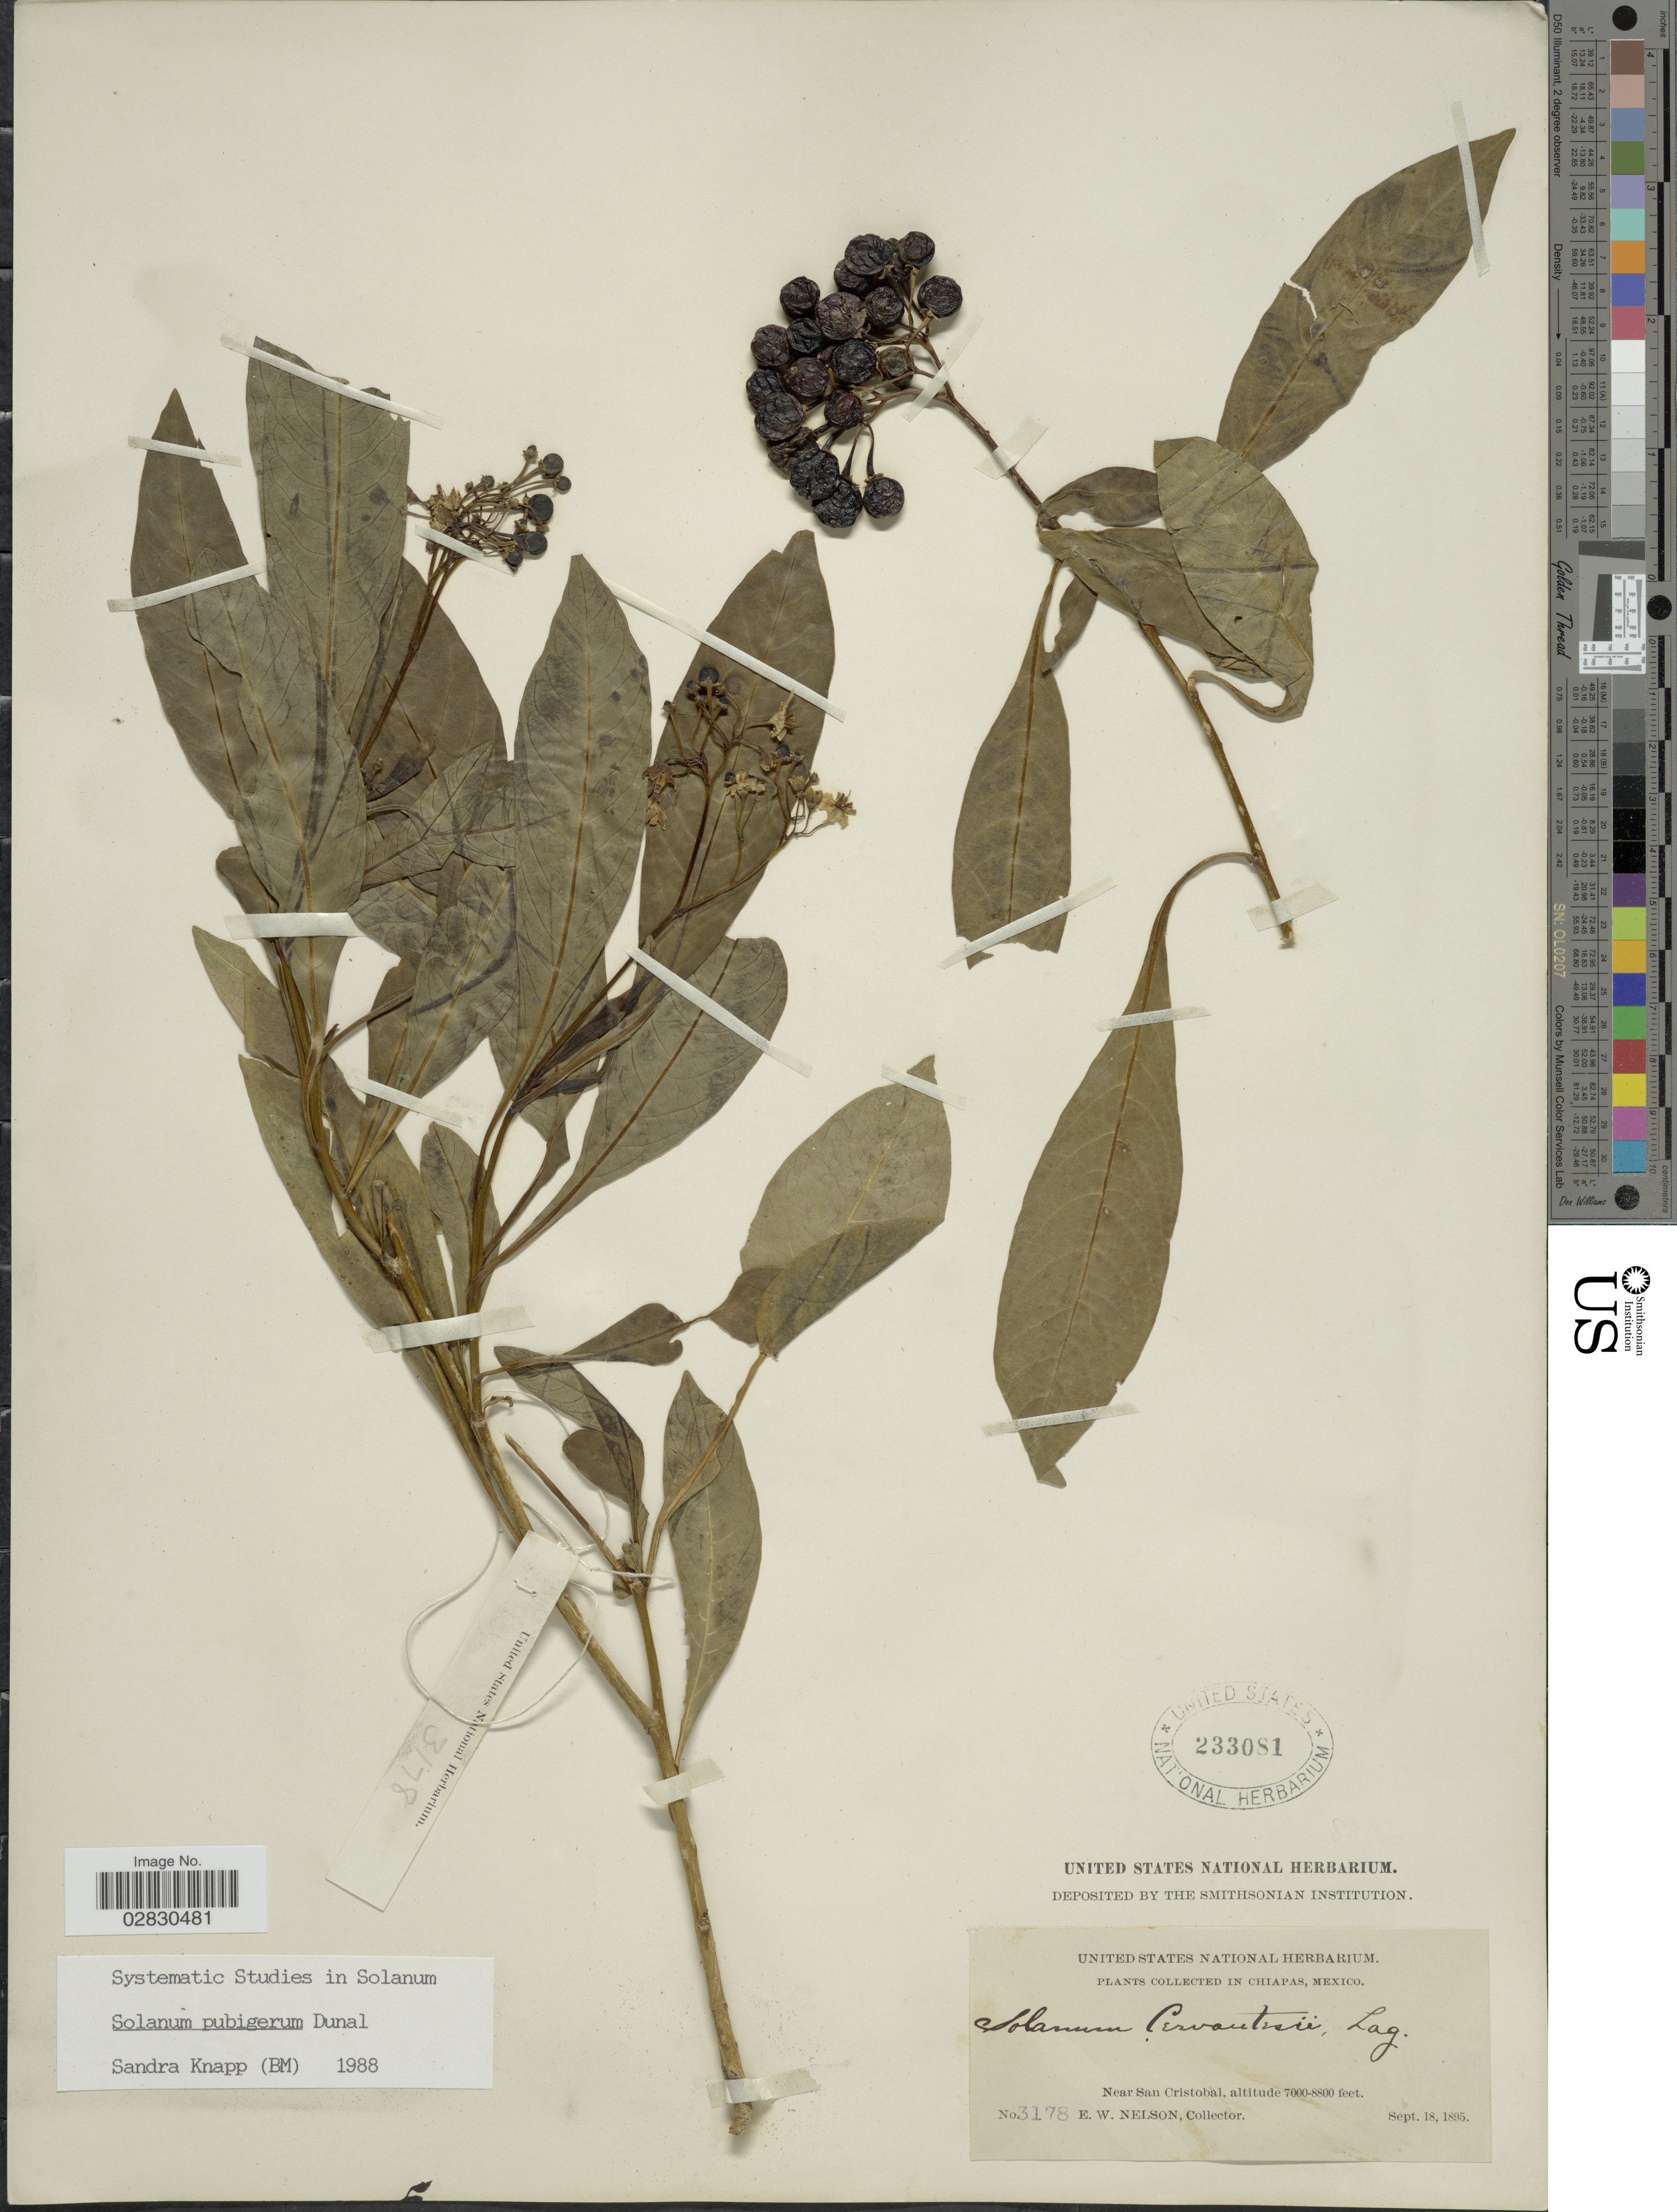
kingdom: Plantae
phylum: Tracheophyta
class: Magnoliopsida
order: Solanales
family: Solanaceae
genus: Solanum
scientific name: Solanum pubigerum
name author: Dunal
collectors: E. W. Nelson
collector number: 3178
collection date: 1895-09-18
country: Mexico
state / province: Chiapas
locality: Near San Cristobal.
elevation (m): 2134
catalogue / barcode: US 233081